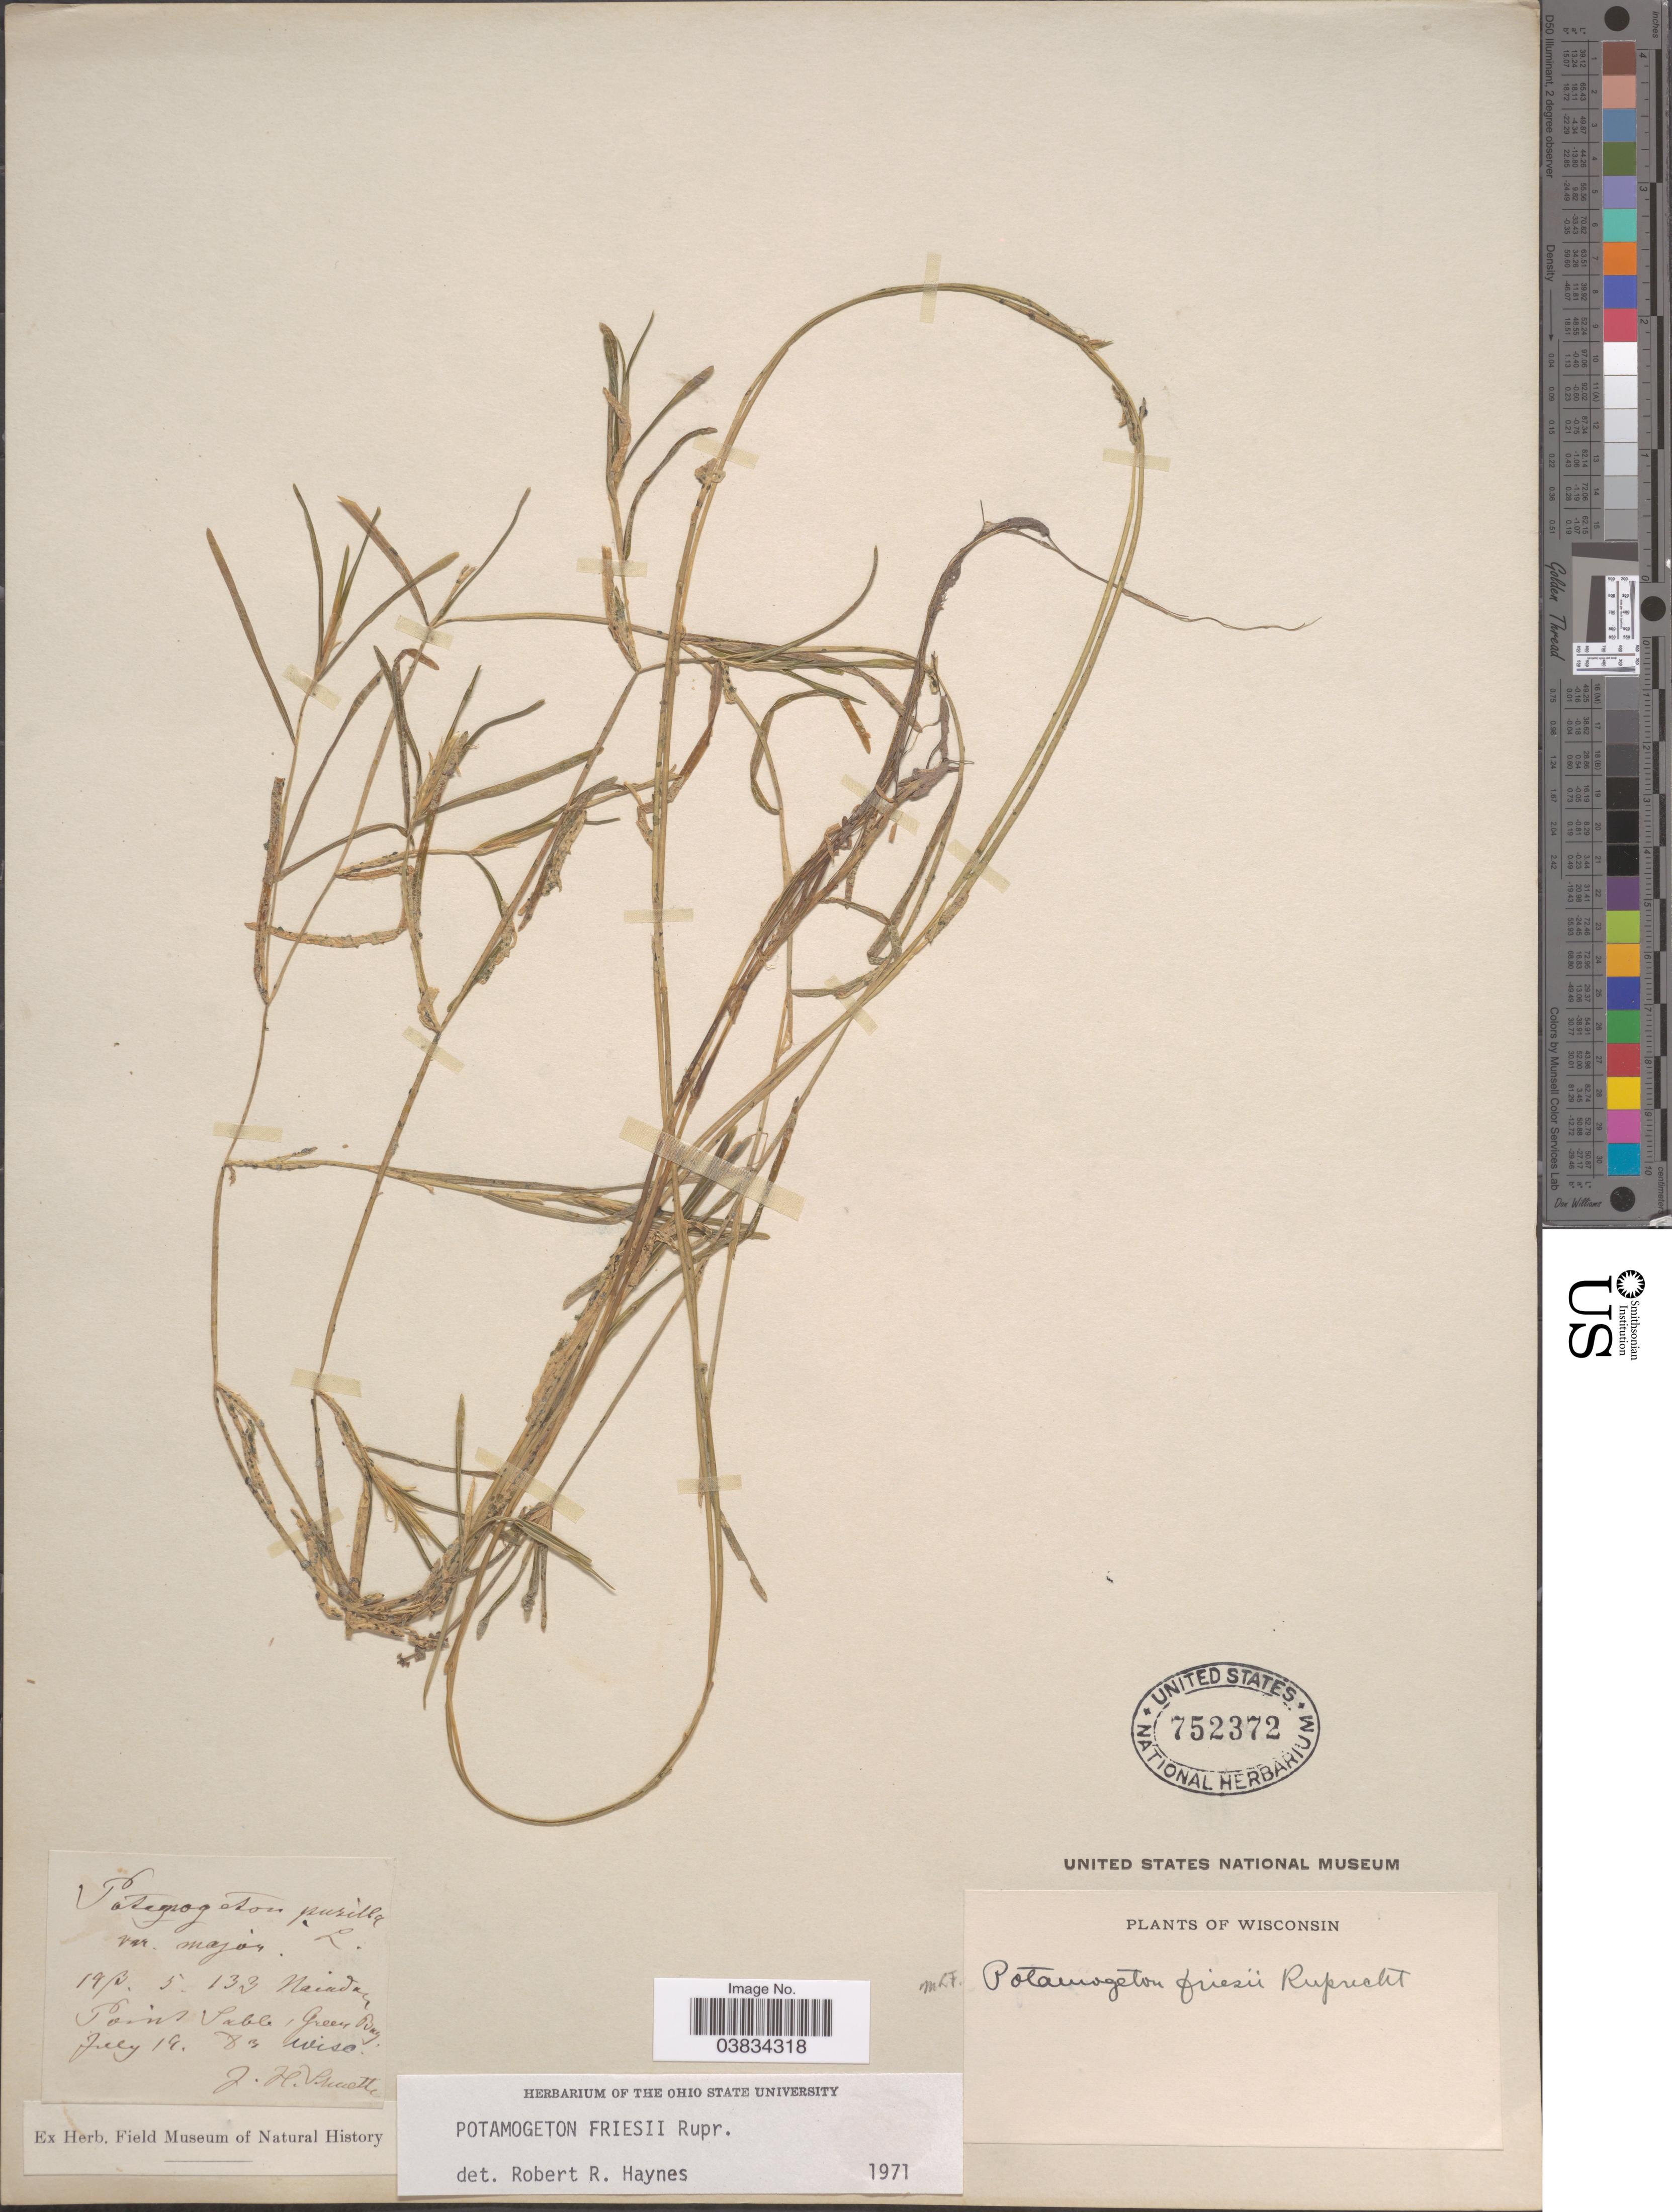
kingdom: Plantae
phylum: Tracheophyta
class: Liliopsida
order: Alismatales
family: Potamogetonaceae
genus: Potamogeton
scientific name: Potamogeton friesii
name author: Rupr.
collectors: J. H. Schuette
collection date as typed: Transcribed d/m/y: 19/7/83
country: United States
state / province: Wisconsin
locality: Point Sable, Green Bay.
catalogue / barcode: US 752372